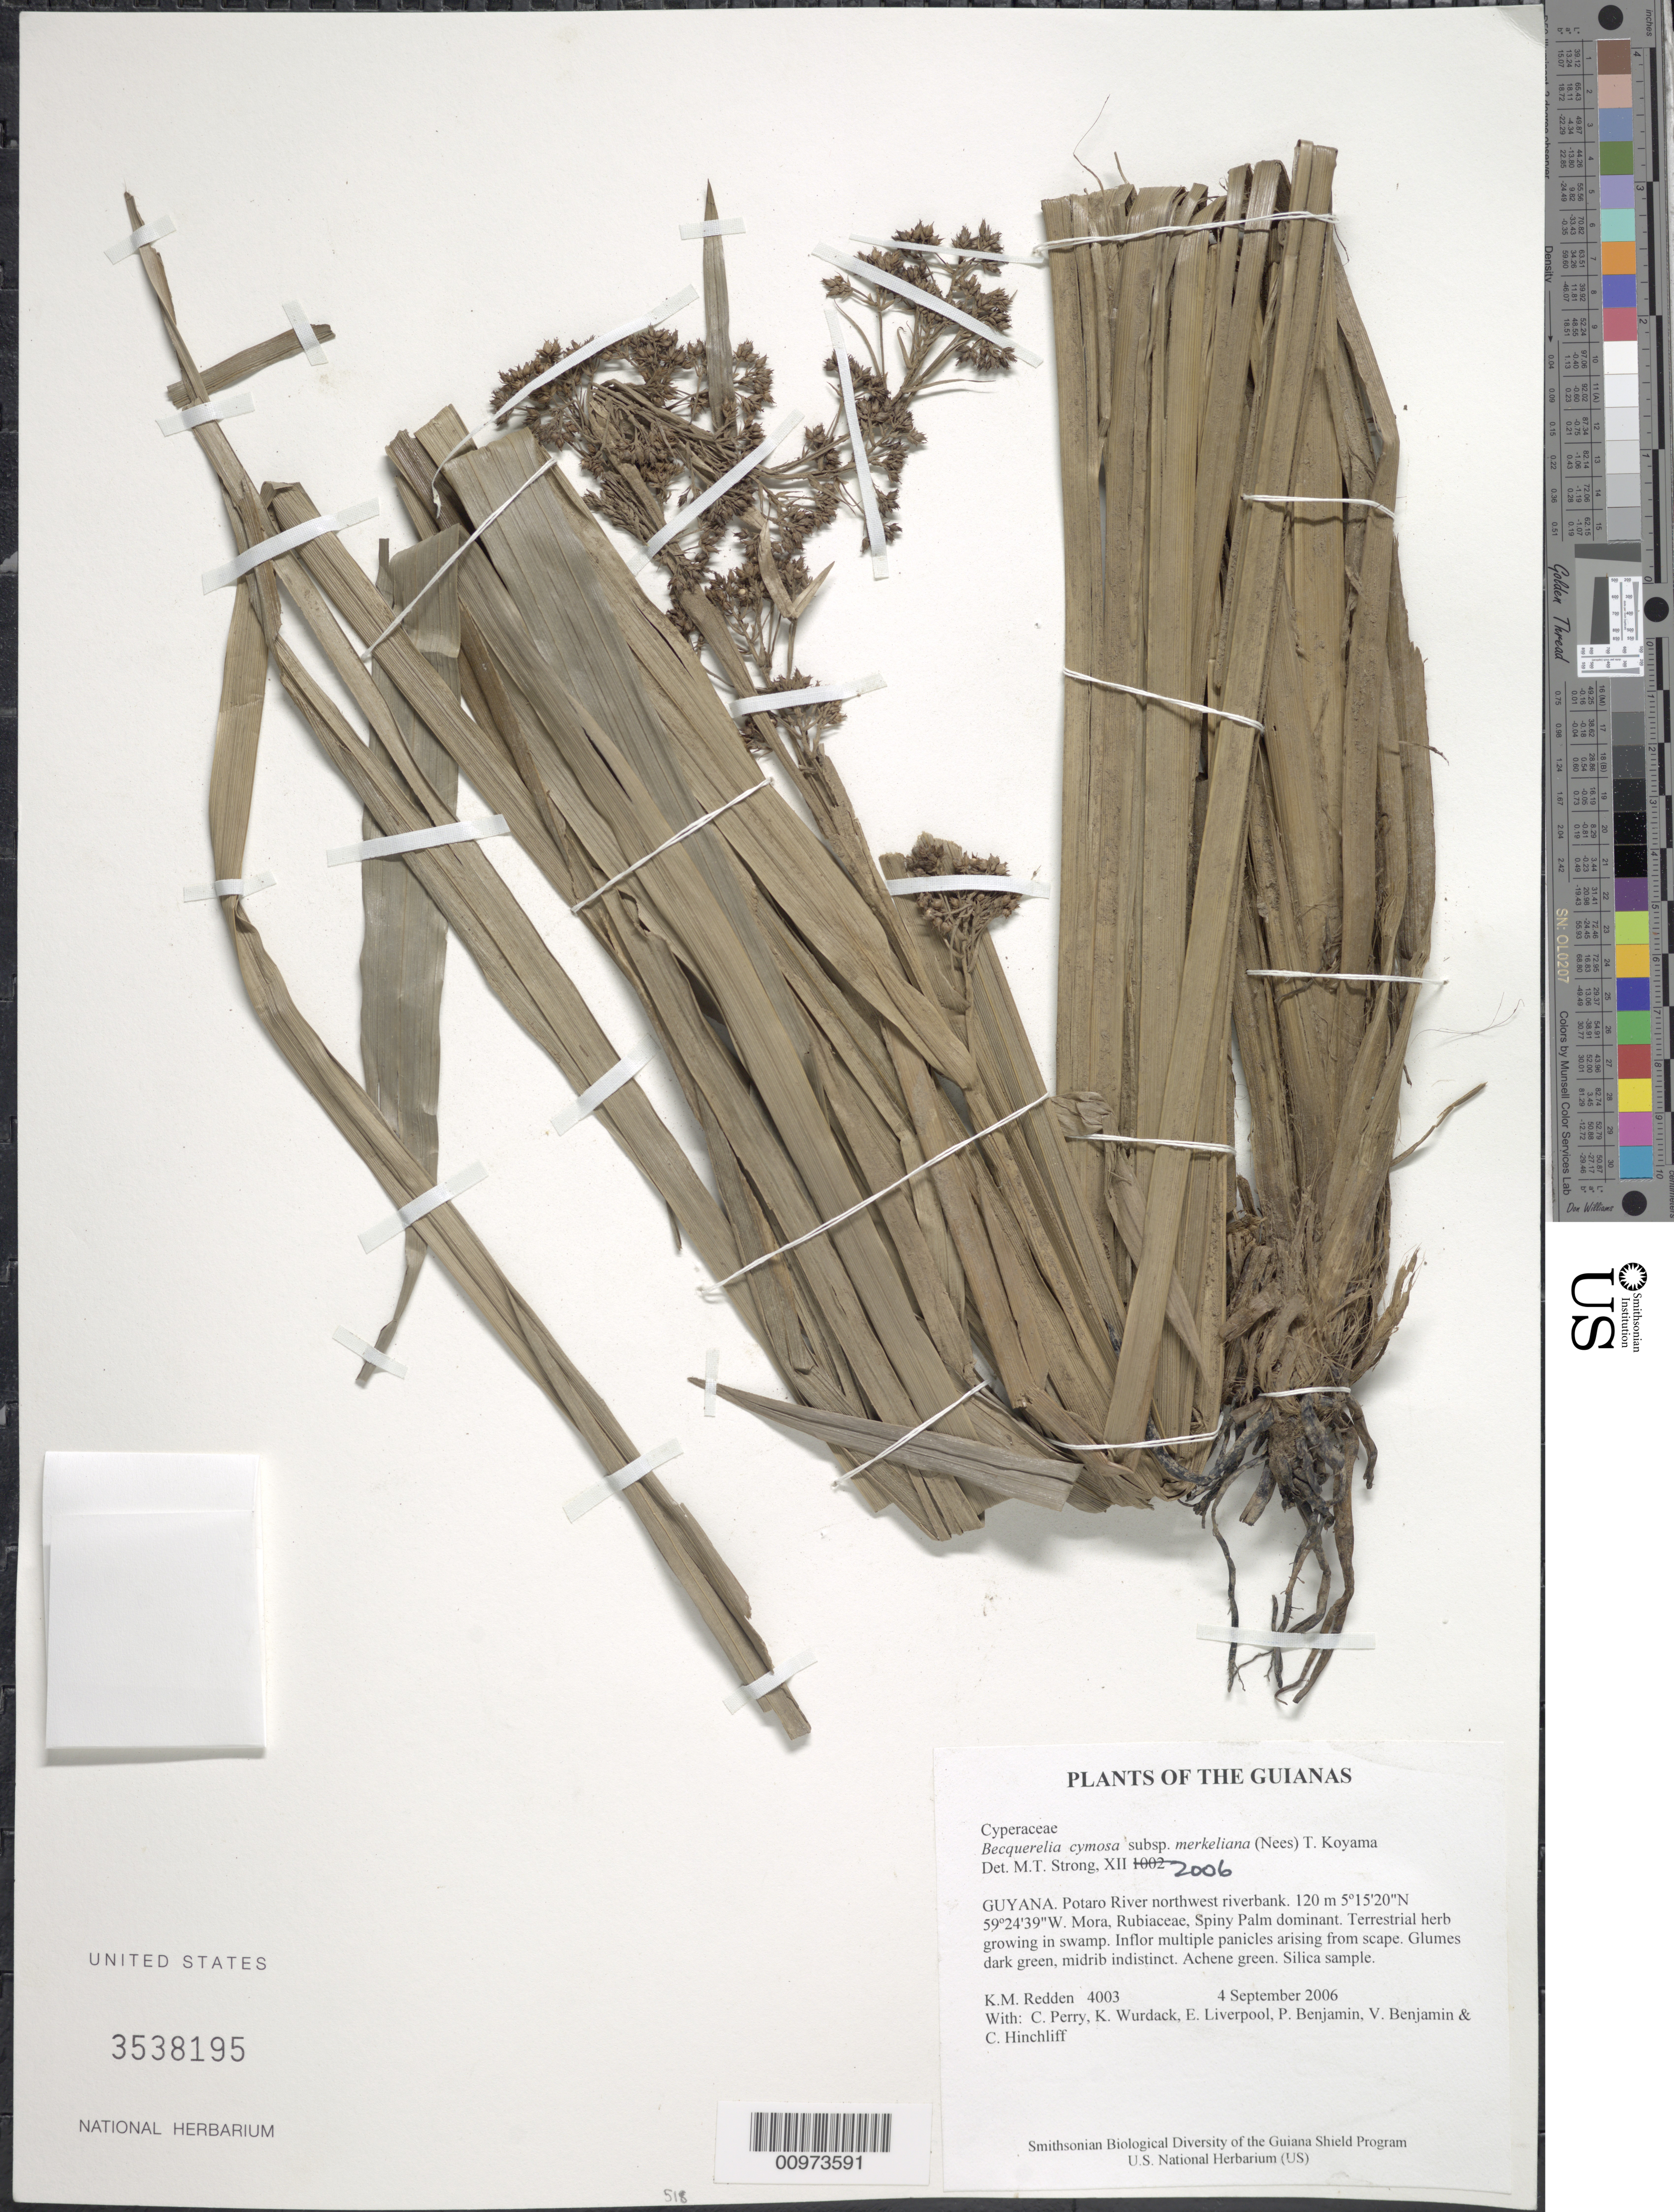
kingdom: Plantae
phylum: Tracheophyta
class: Liliopsida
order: Poales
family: Cyperaceae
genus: Becquerelia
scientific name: Becquerelia cymosa subsp. merkeliana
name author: (Nees) T. Koyama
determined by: Strong, M. T., (US), Smithsonian Institution - National Museum of Natural History (UNITED STATES)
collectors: K. M. Redden, C. Perry, K. Wurdack, E. Liverpool, P. Benjamin, V. Benjamin & C. E. Hinchliff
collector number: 4003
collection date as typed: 4 September 2006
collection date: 2006-09-04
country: Guyana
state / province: Potaro-Siparuni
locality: Potaro River northwest riverbank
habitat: Mora, Rubiaceae, Spiny Palm dominant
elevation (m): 120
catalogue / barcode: US 3538195